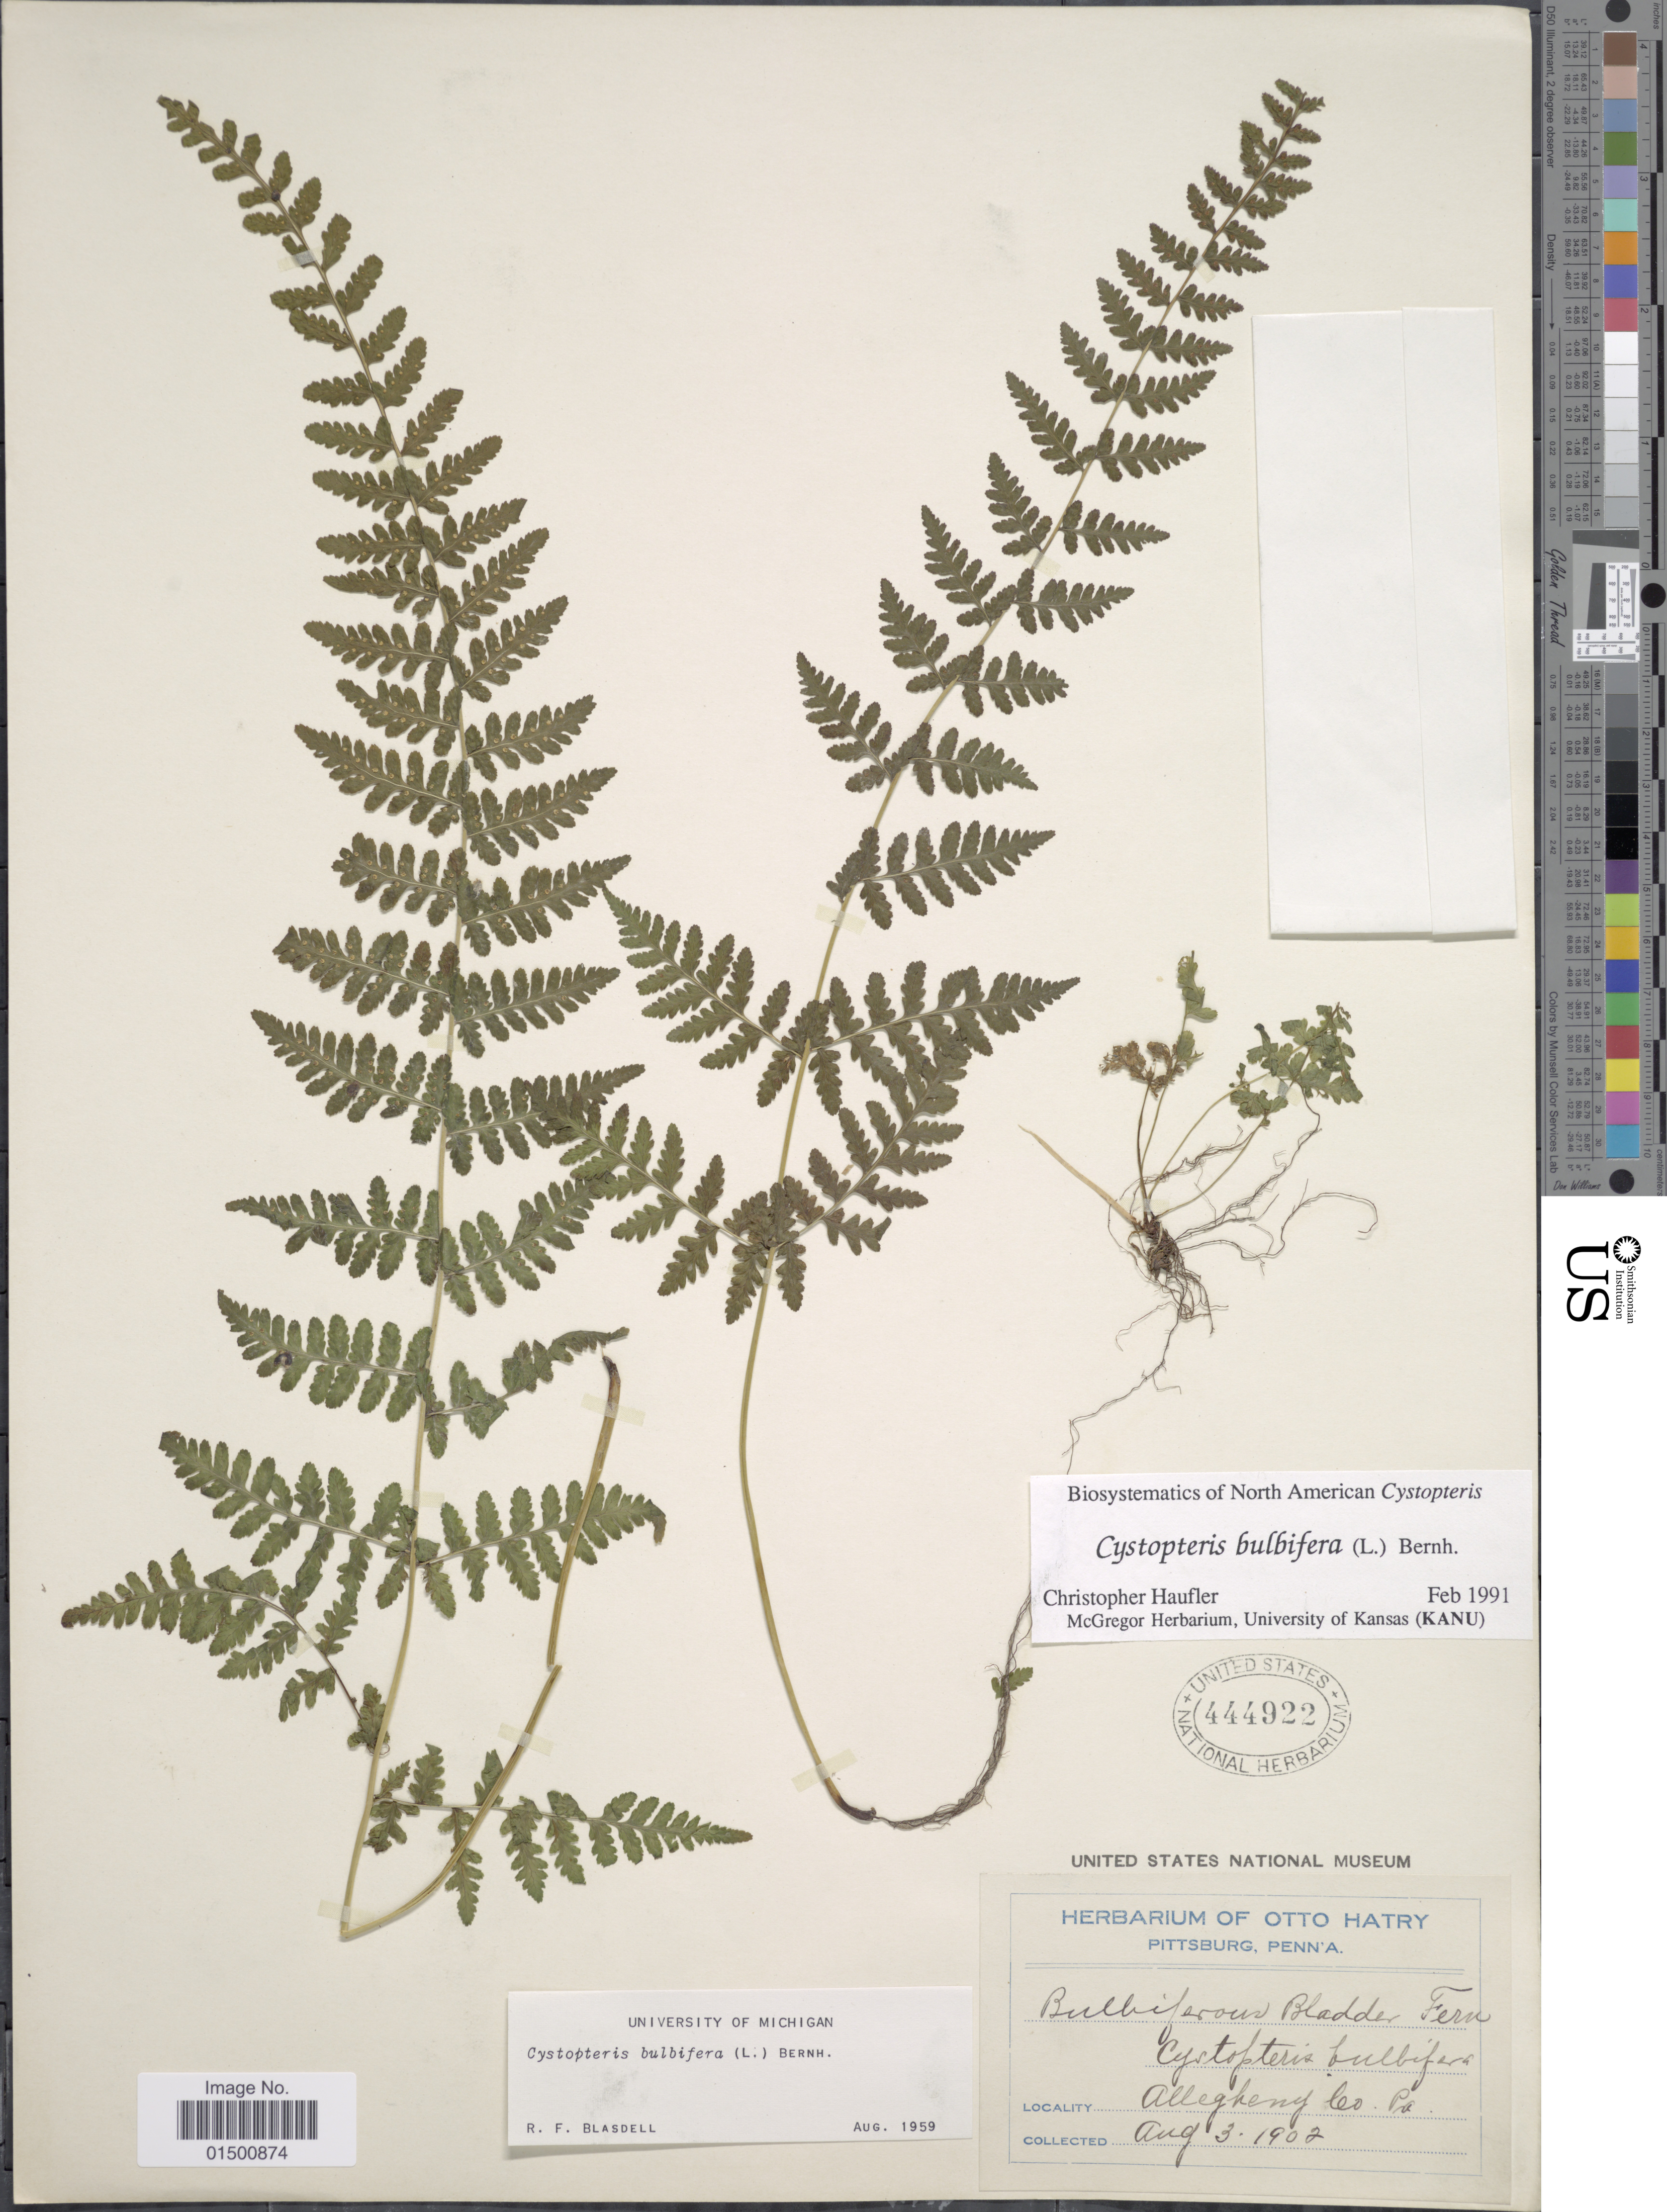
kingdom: Plantae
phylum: Tracheophyta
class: Polypodiopsida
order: Polypodiales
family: Cystopteridaceae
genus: Cystopteris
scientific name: Cystopteris bulbifera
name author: (L.) Bernh.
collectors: ex herb. Otto Hatry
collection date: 1902-08-03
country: United States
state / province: Pennsylvania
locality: Pittsburg, Allegheny Co.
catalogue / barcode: US 444922